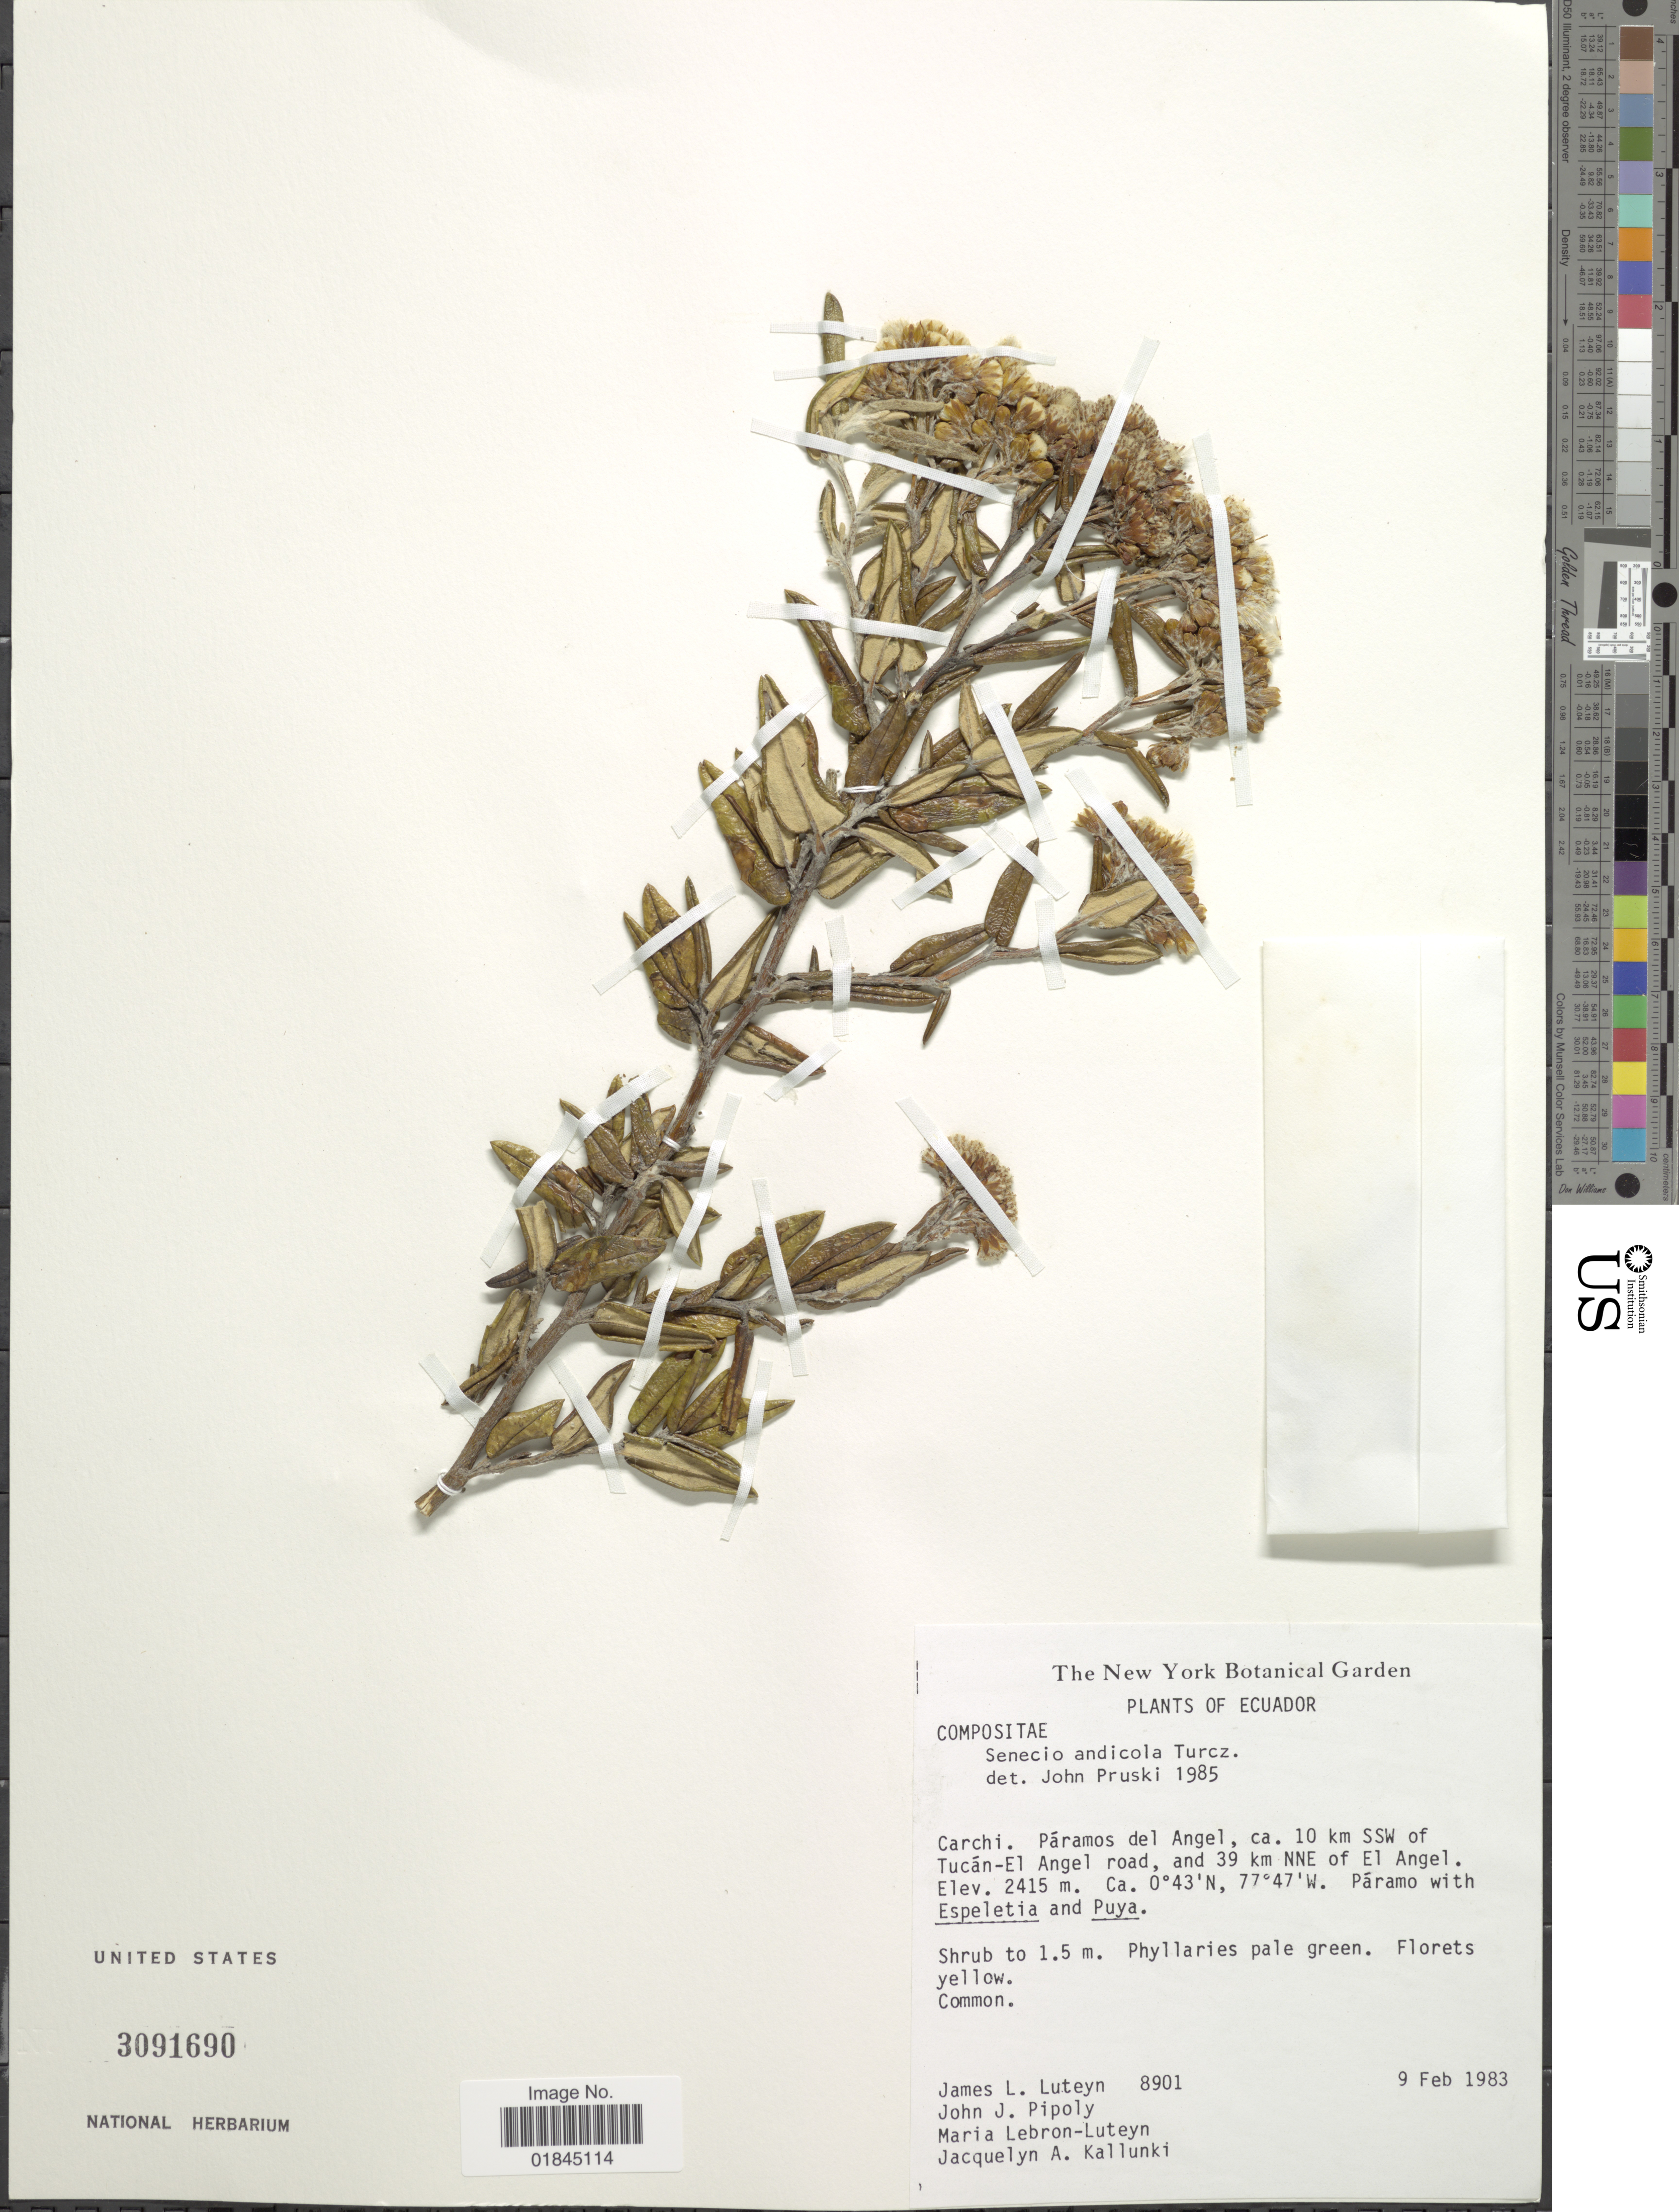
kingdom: Plantae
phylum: Tracheophyta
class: Magnoliopsida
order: Asterales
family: Asteraceae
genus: Pentacalia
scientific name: Pentacalia andicola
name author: (Turcz.) Cuatrec.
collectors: J. L. Luteyn, J. J. Pipoly, M. L. Lebrón-Luteyn & J. Kallunki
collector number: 8901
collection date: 1983-02-09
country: Ecuador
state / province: Carchi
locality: Paramos del Angel, ca. 10 km SSW of Tucan-El Angel road, and 39 km NNE of El Angel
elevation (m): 736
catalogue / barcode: US 3091690